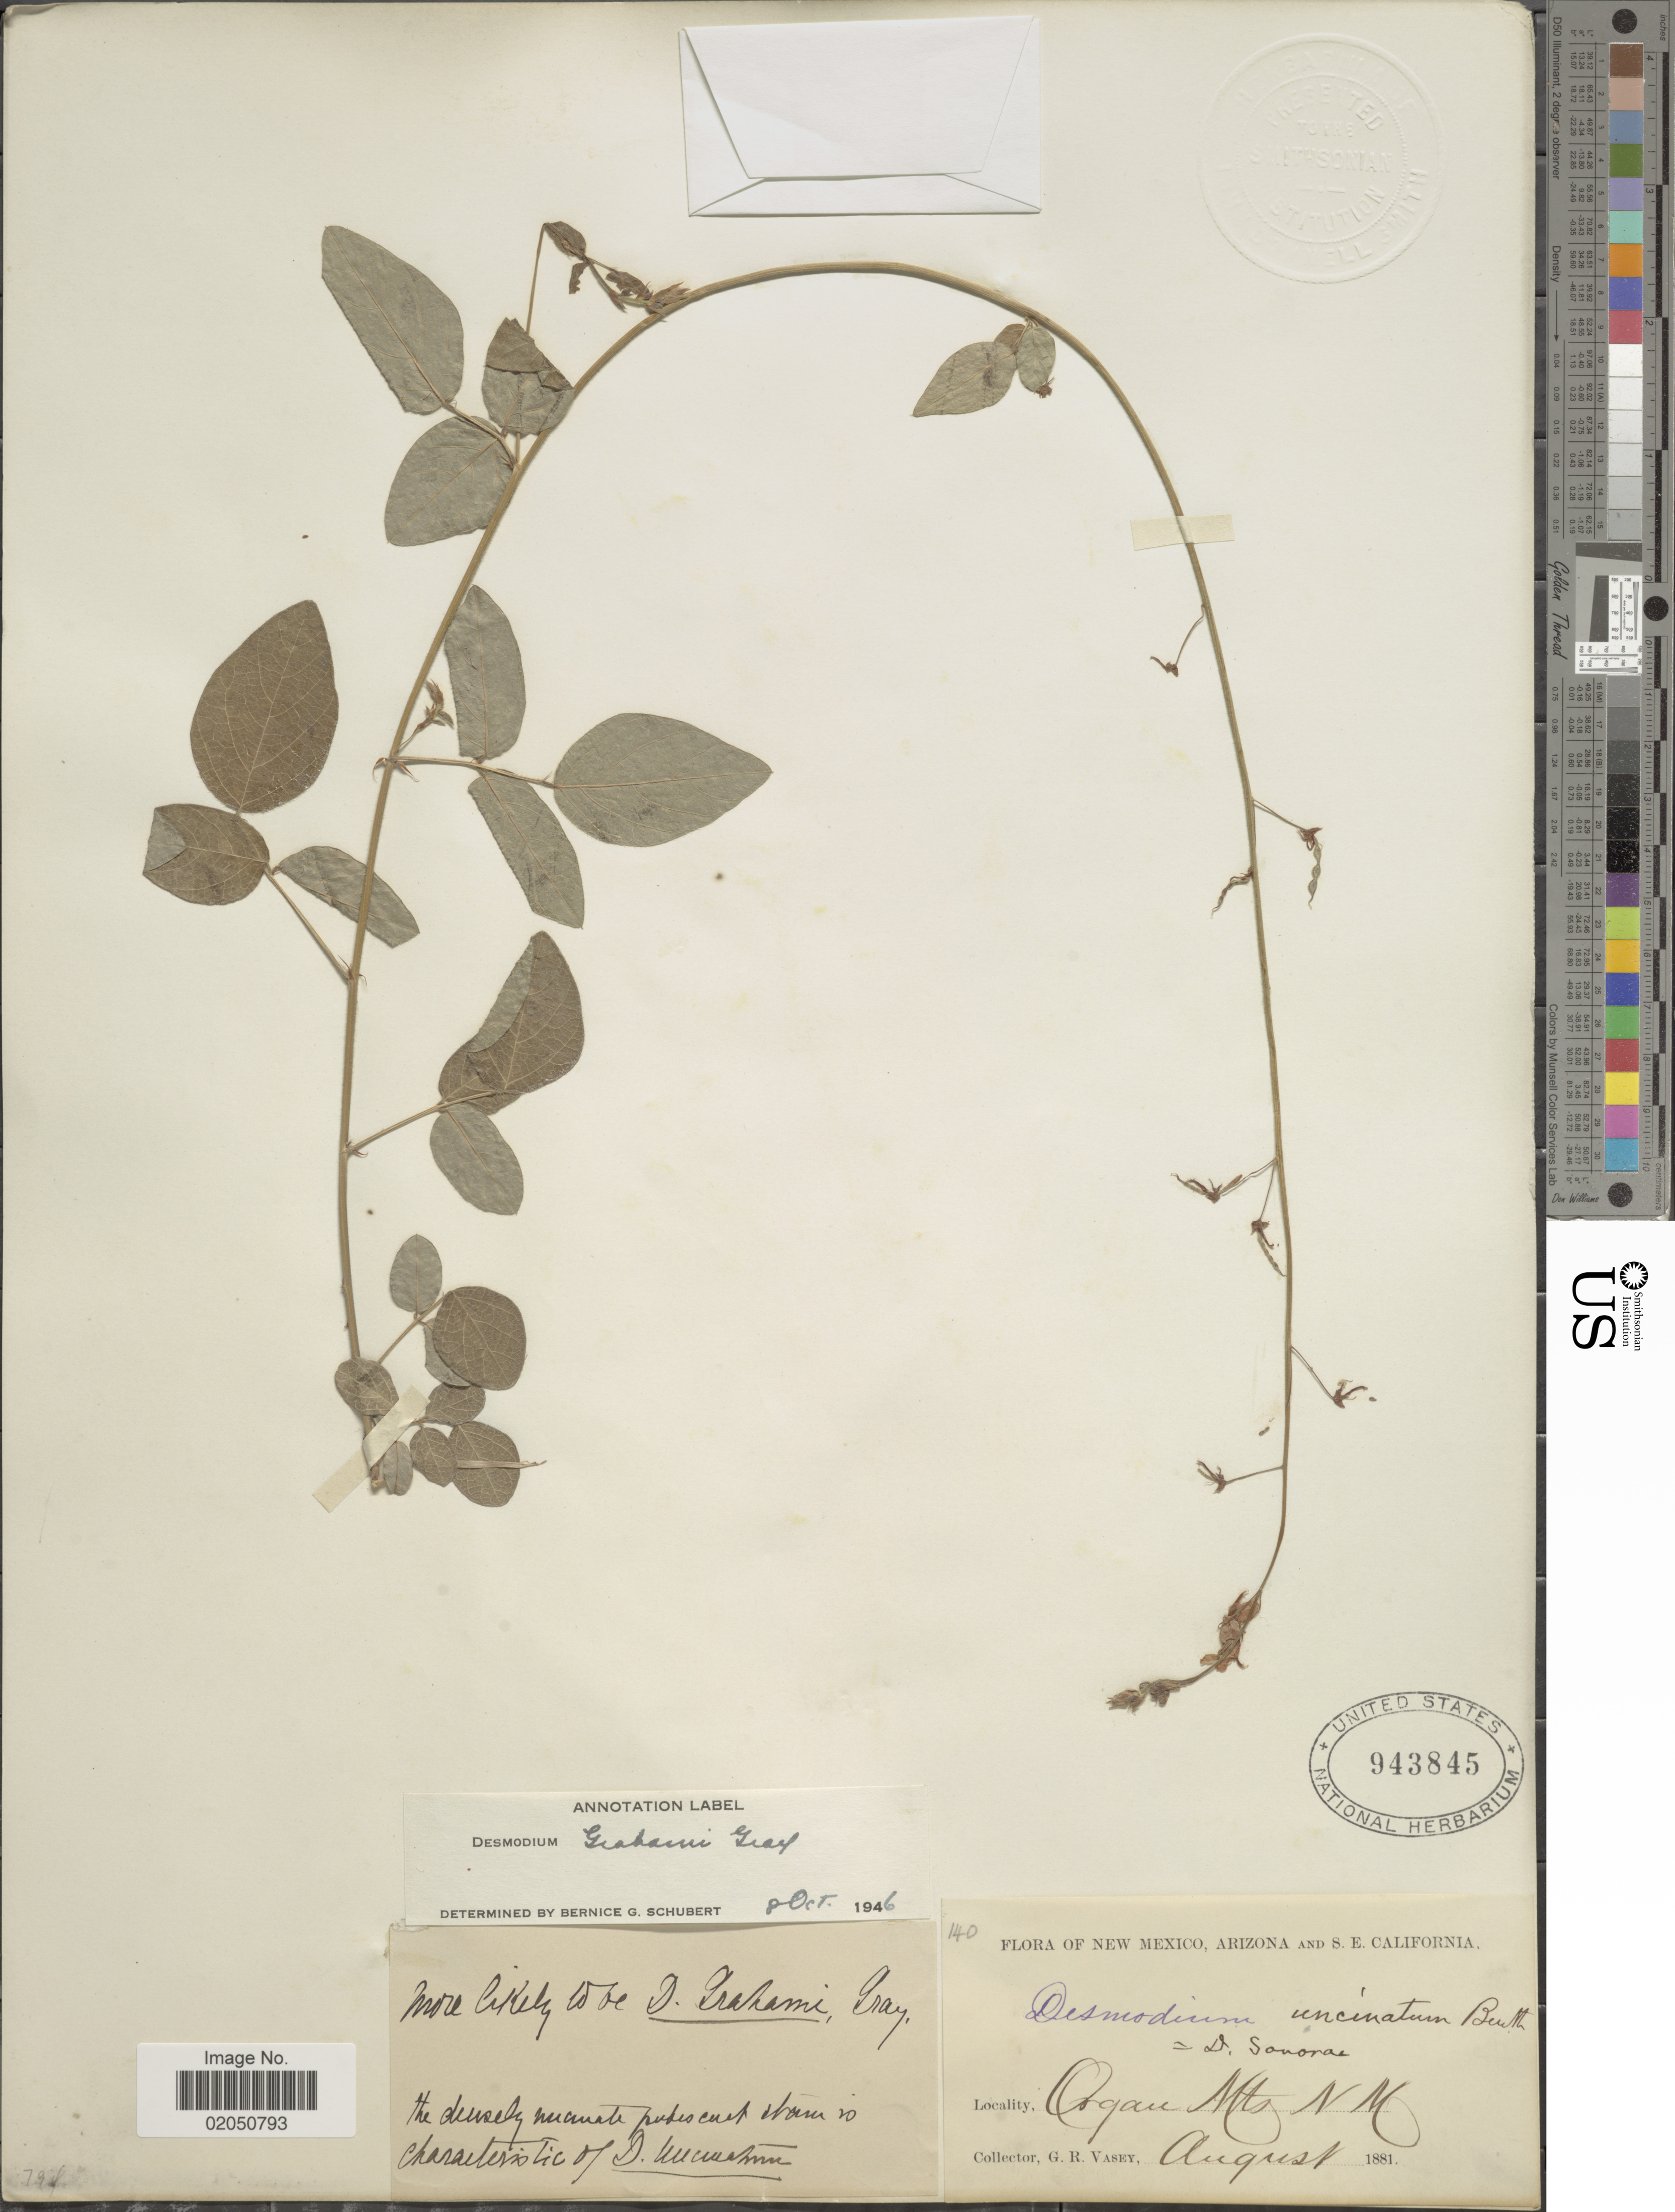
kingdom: Plantae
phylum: Tracheophyta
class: Magnoliopsida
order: Fabales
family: Fabaceae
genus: Desmodium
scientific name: Desmodium grahamii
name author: A. Gray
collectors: G. R. Vasey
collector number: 140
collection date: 1881-08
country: United States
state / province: New Mexico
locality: Organ Mts, New Mexico, Arizona and S.E. California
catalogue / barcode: US 943845